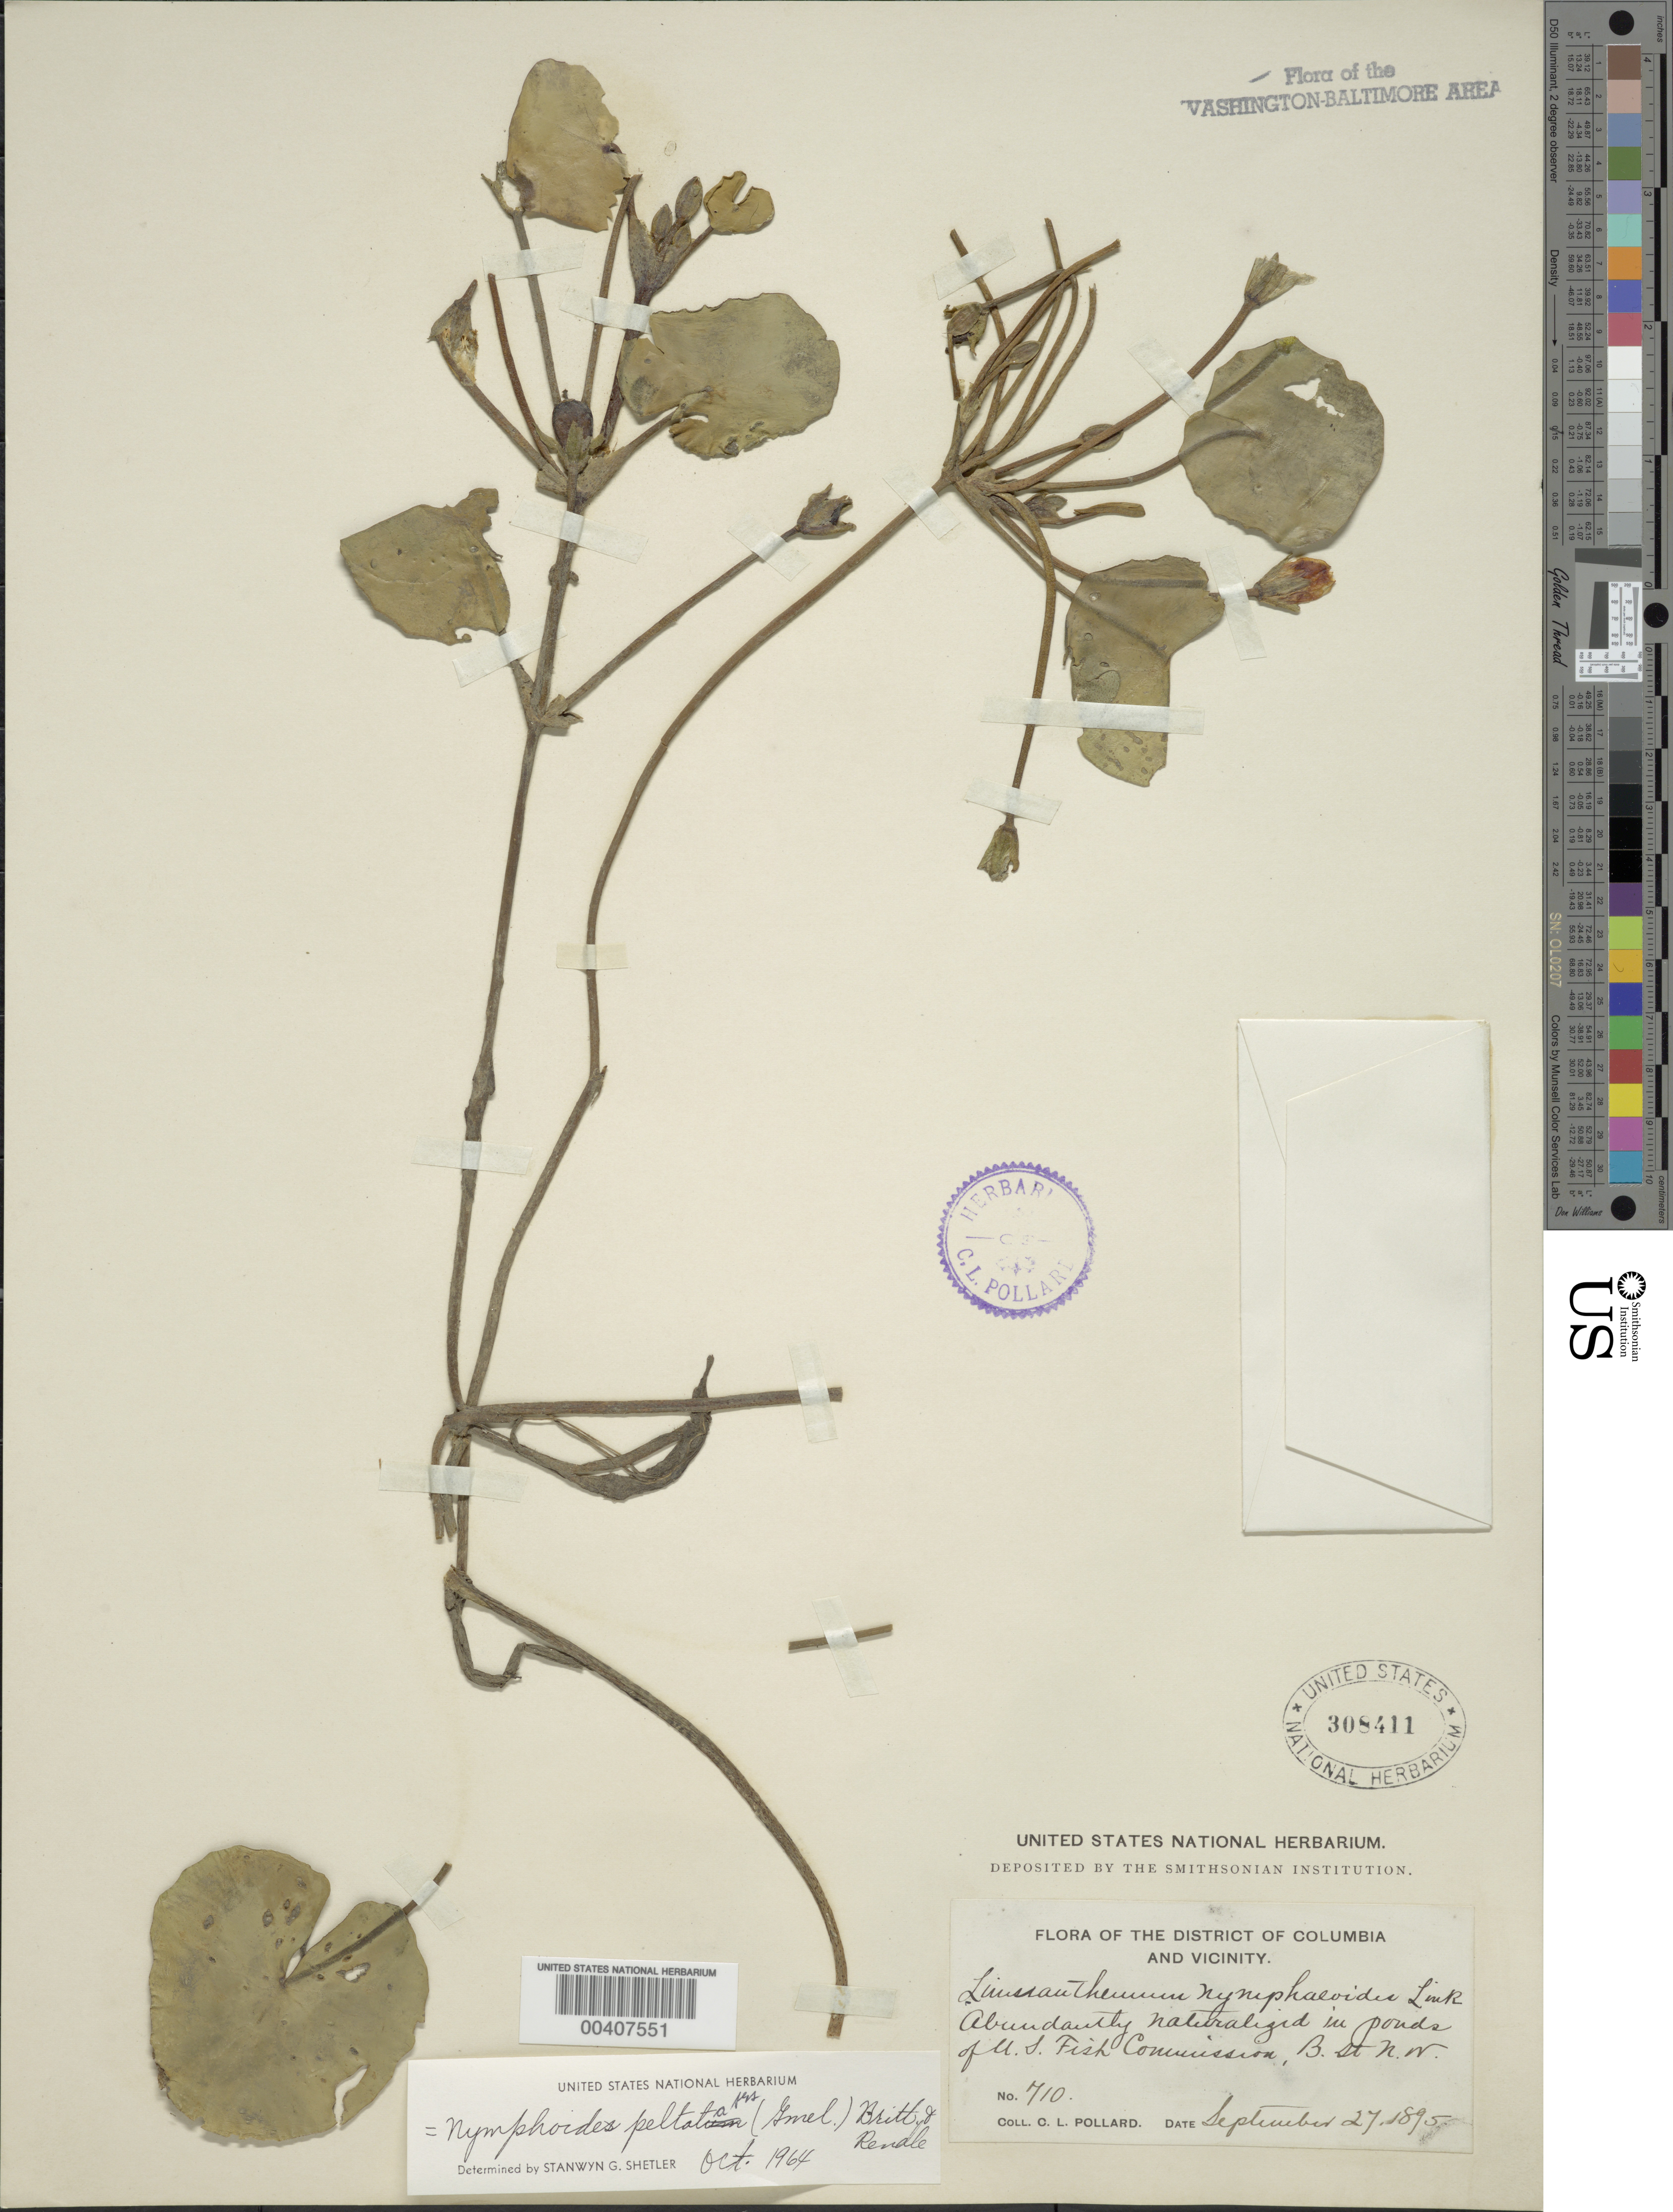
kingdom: Plantae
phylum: Tracheophyta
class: Magnoliopsida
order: Asterales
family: Menyanthaceae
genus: Nymphoides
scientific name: Nymphoides peltata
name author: (J.F. Gmel.) Britton & Rendle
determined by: Shetler, Stanwyn G., (US), NMNH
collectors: C. L. Pollard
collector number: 710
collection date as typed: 27 Sep 1895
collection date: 1895-09-27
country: United States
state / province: District of Columbia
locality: U.S. Fish Commission, B St., NW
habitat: Ponds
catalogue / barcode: US 308411